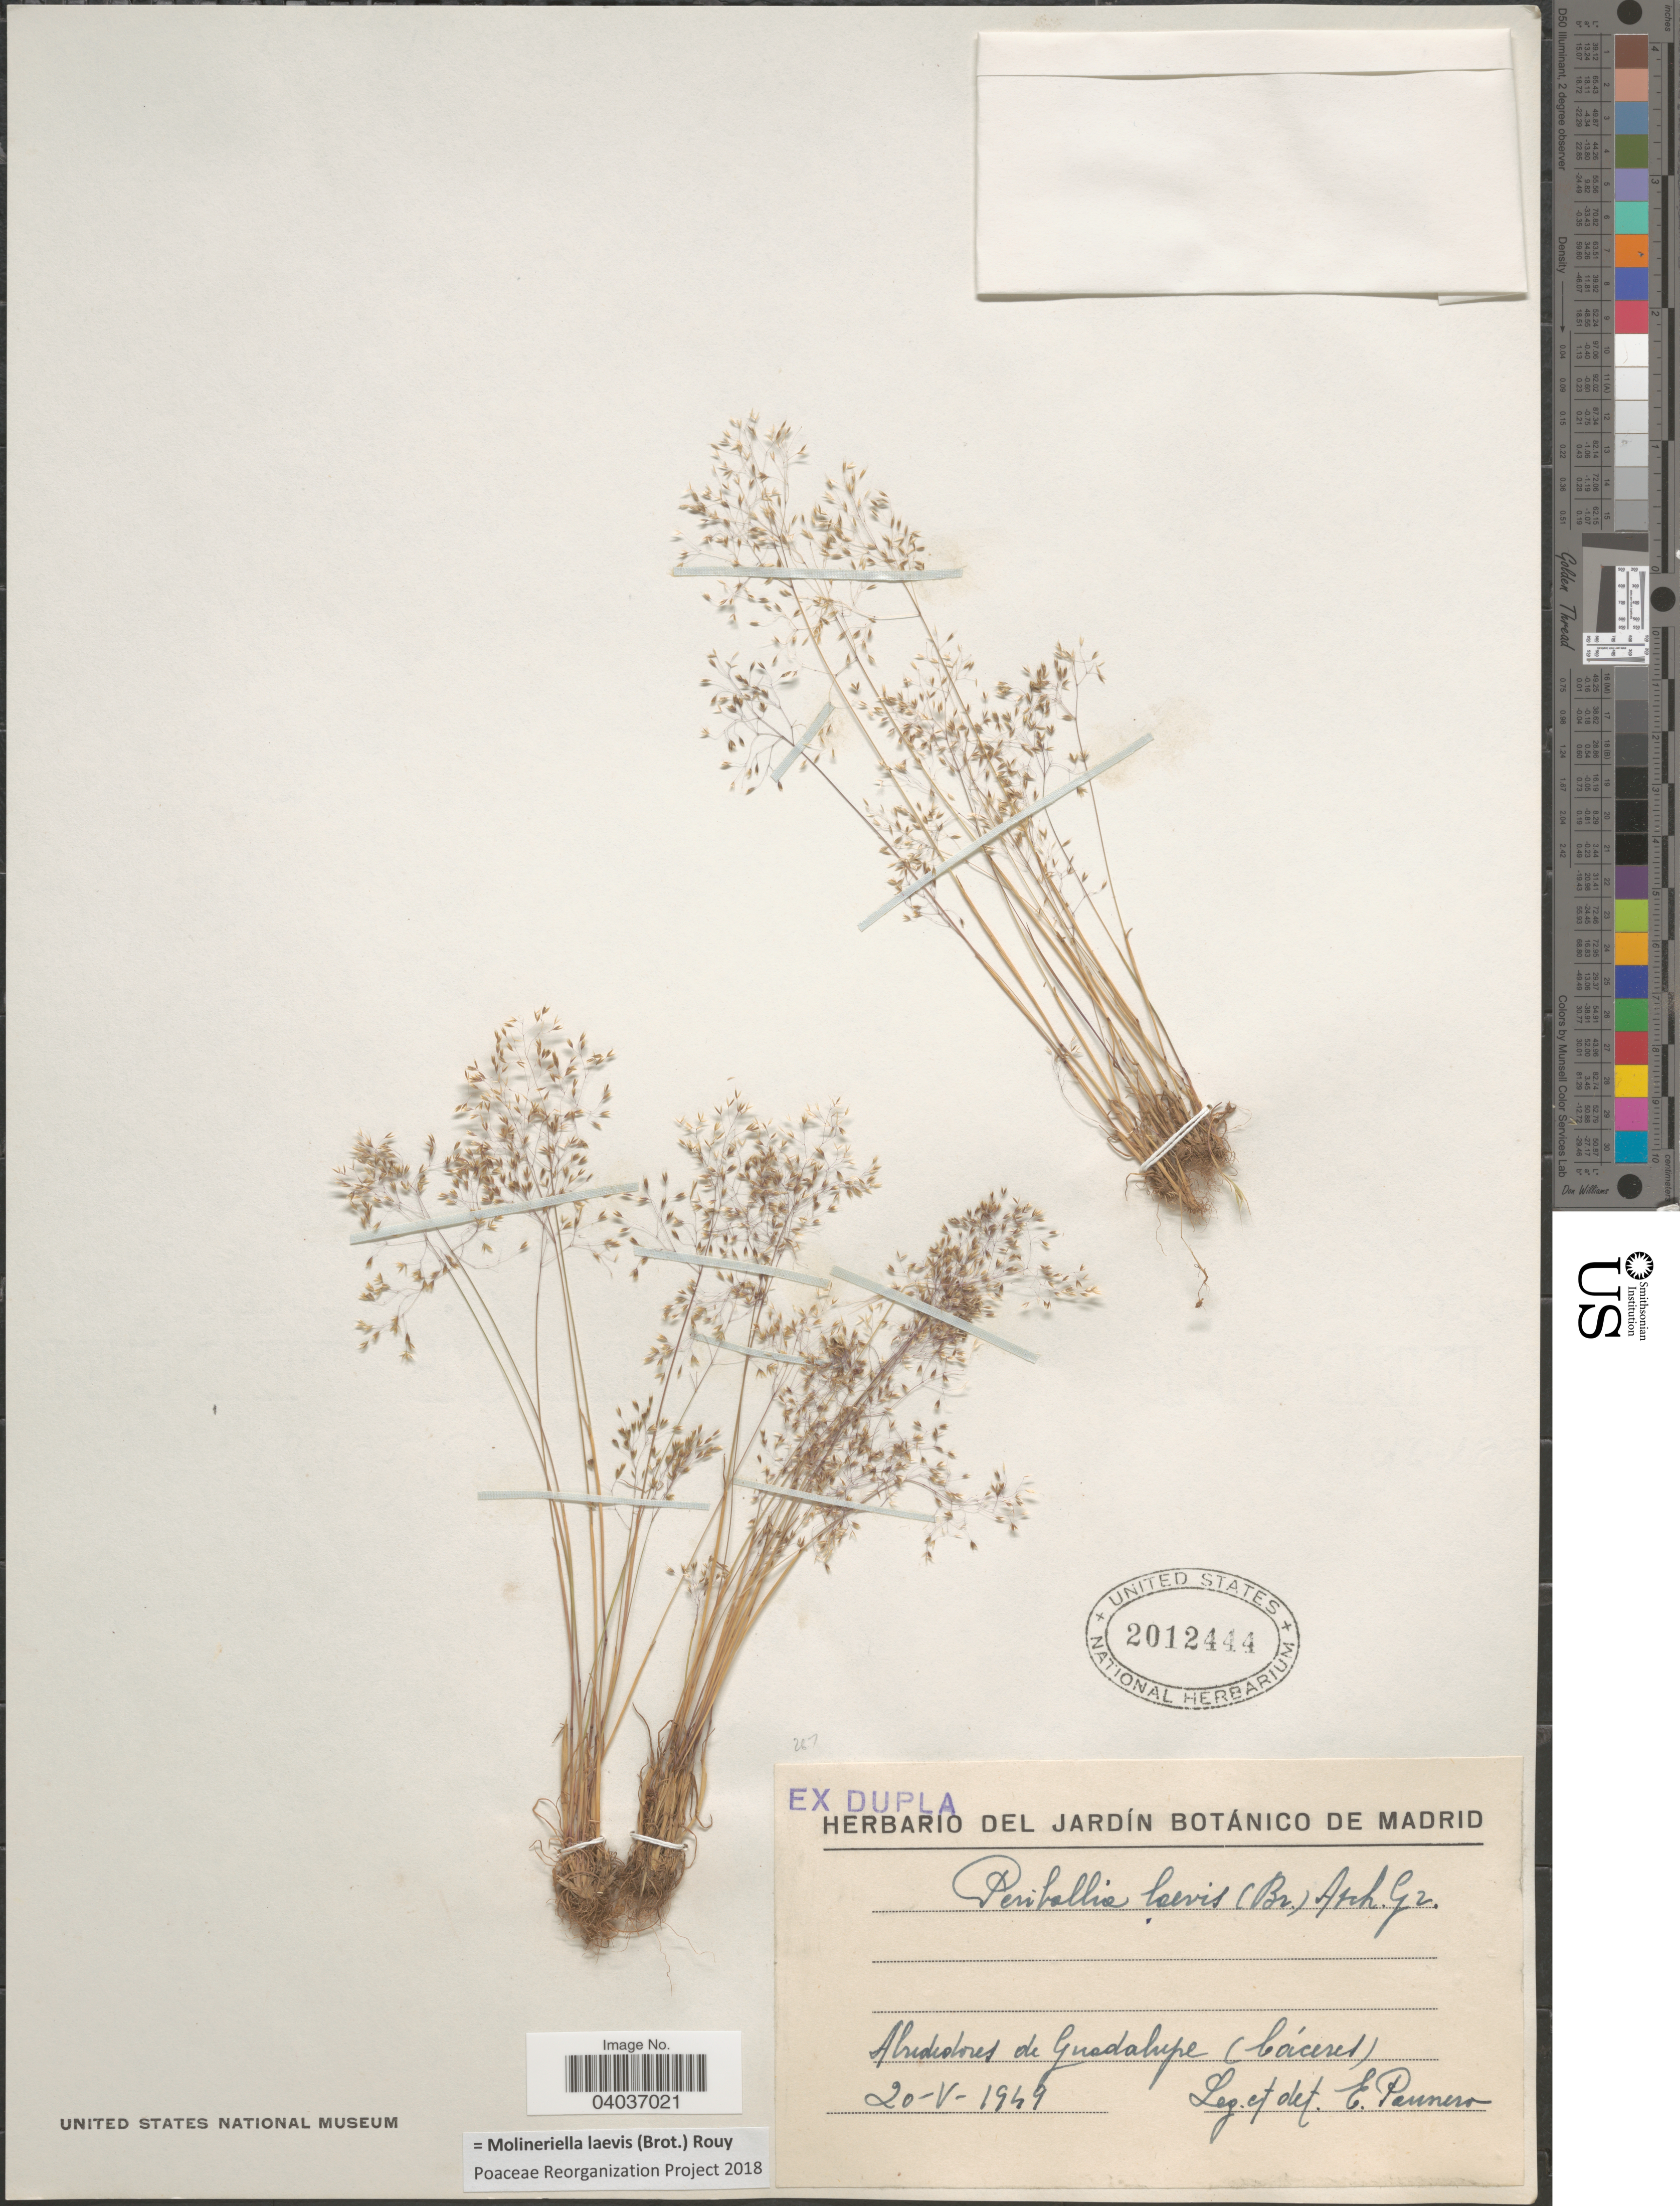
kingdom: Plantae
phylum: Tracheophyta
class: Liliopsida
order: Poales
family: Poaceae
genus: Molineriella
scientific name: Molineriella laevis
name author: (Brot.) Rouy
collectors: E. Pannero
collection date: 1949-05-20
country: Spain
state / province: Madrid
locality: Alrededores de Guadalupe (Cáceres).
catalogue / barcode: US 2012444